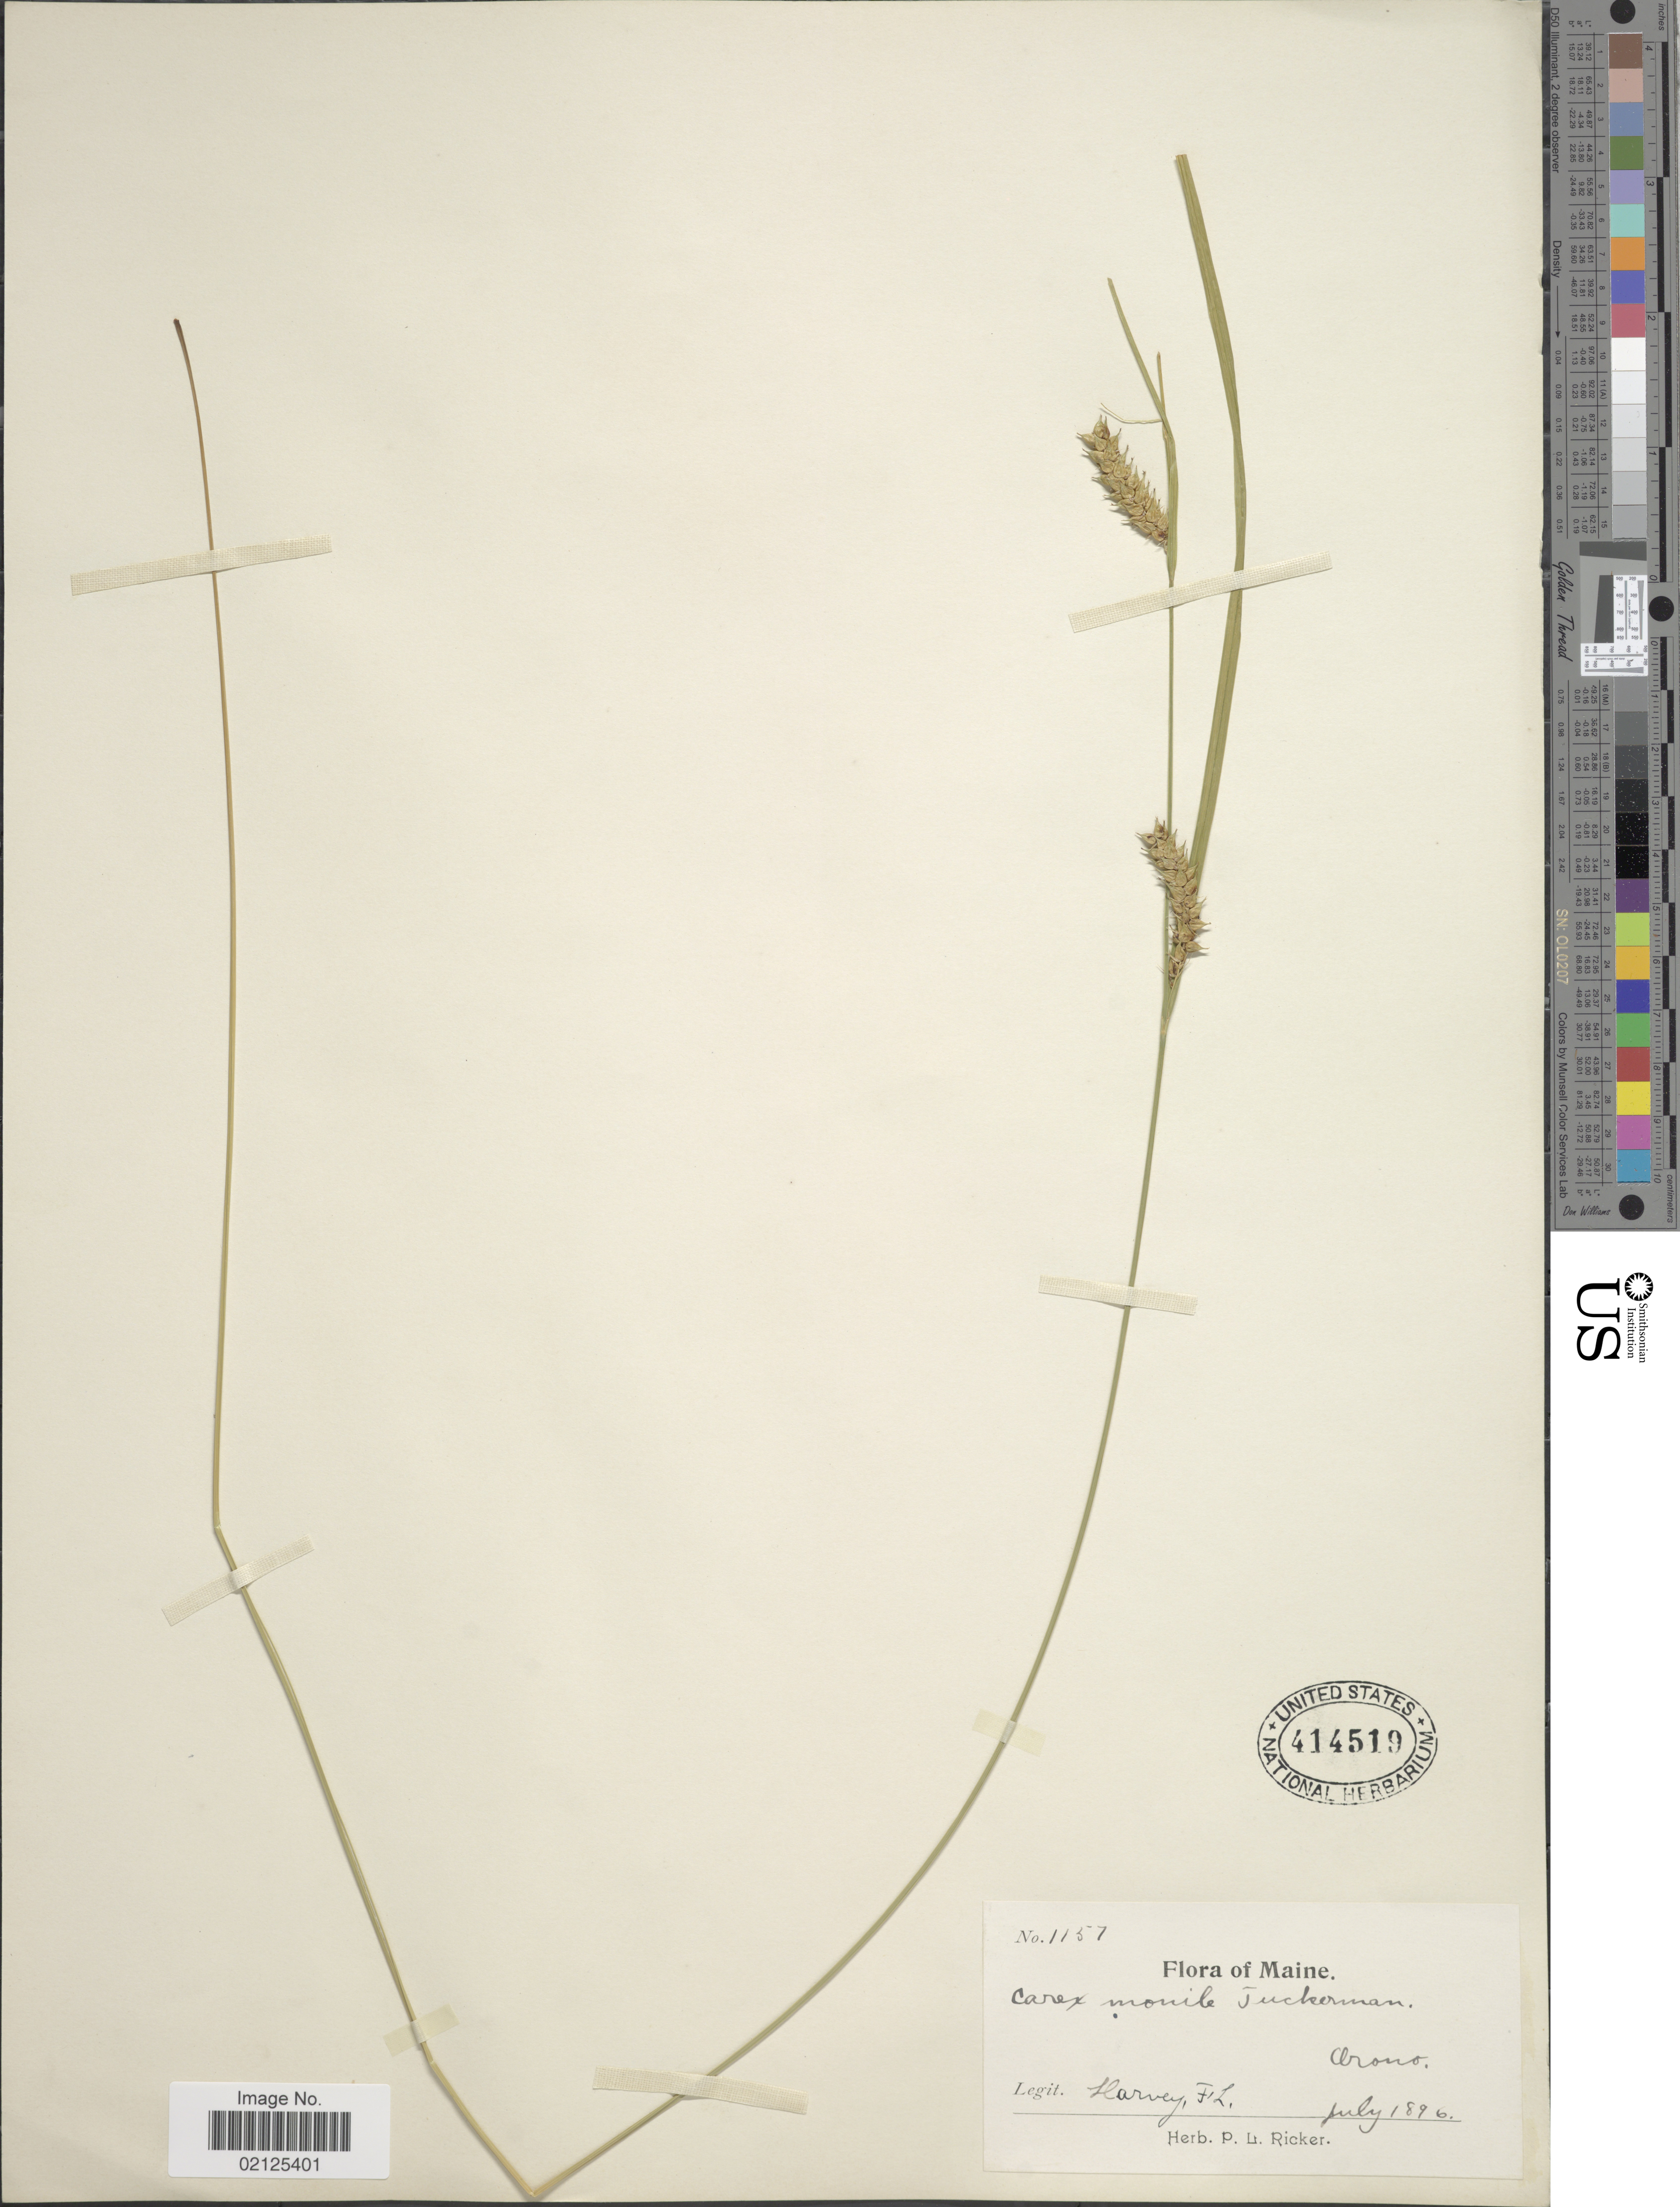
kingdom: Plantae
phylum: Tracheophyta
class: Liliopsida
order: Poales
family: Cyperaceae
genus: Carex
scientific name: Carex vesicaria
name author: L.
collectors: F. L. Harvey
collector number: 1157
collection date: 1896-07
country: United States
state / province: Maine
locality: Orono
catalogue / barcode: US 414519